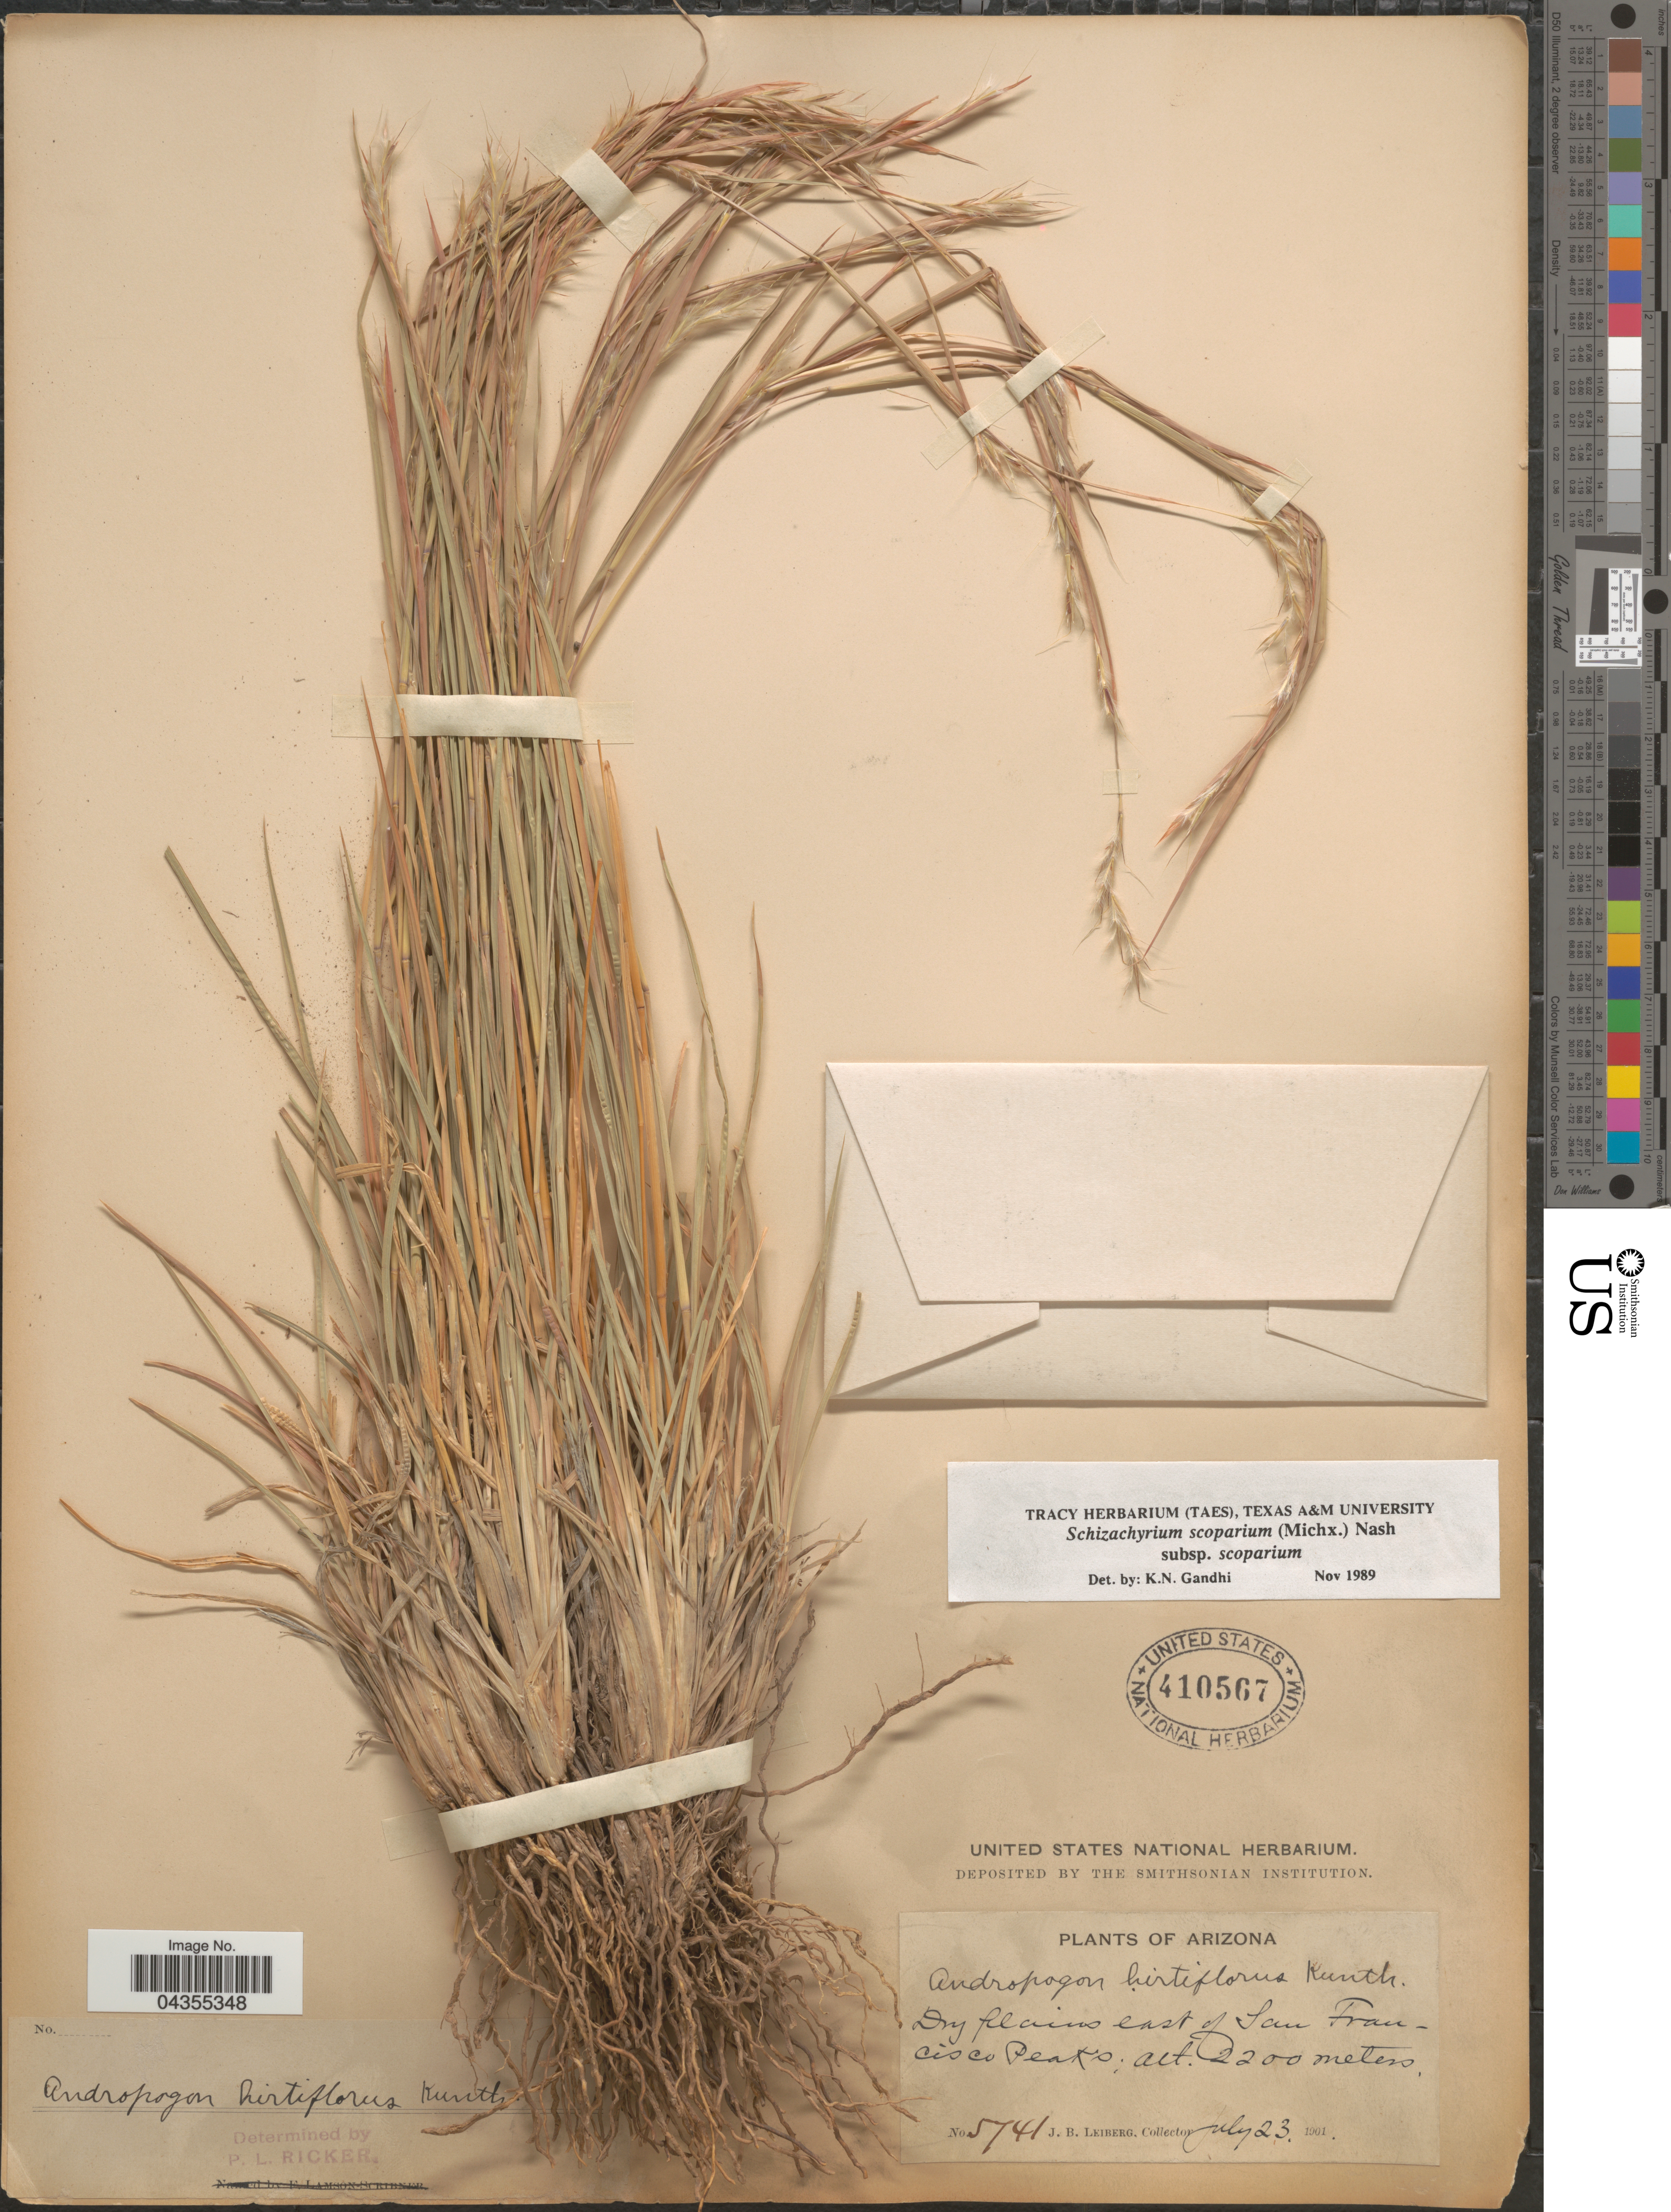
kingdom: Plantae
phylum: Tracheophyta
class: Liliopsida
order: Poales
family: Poaceae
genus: Schizachyrium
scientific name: Schizachyrium scoparium var. scoparium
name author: (Michx.) Nash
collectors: J. B. Leiberg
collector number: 5741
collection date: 1901-07-23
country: United States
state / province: Arizona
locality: Dry plains east of San Francisco Peak's.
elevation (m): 2200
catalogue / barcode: US 410567